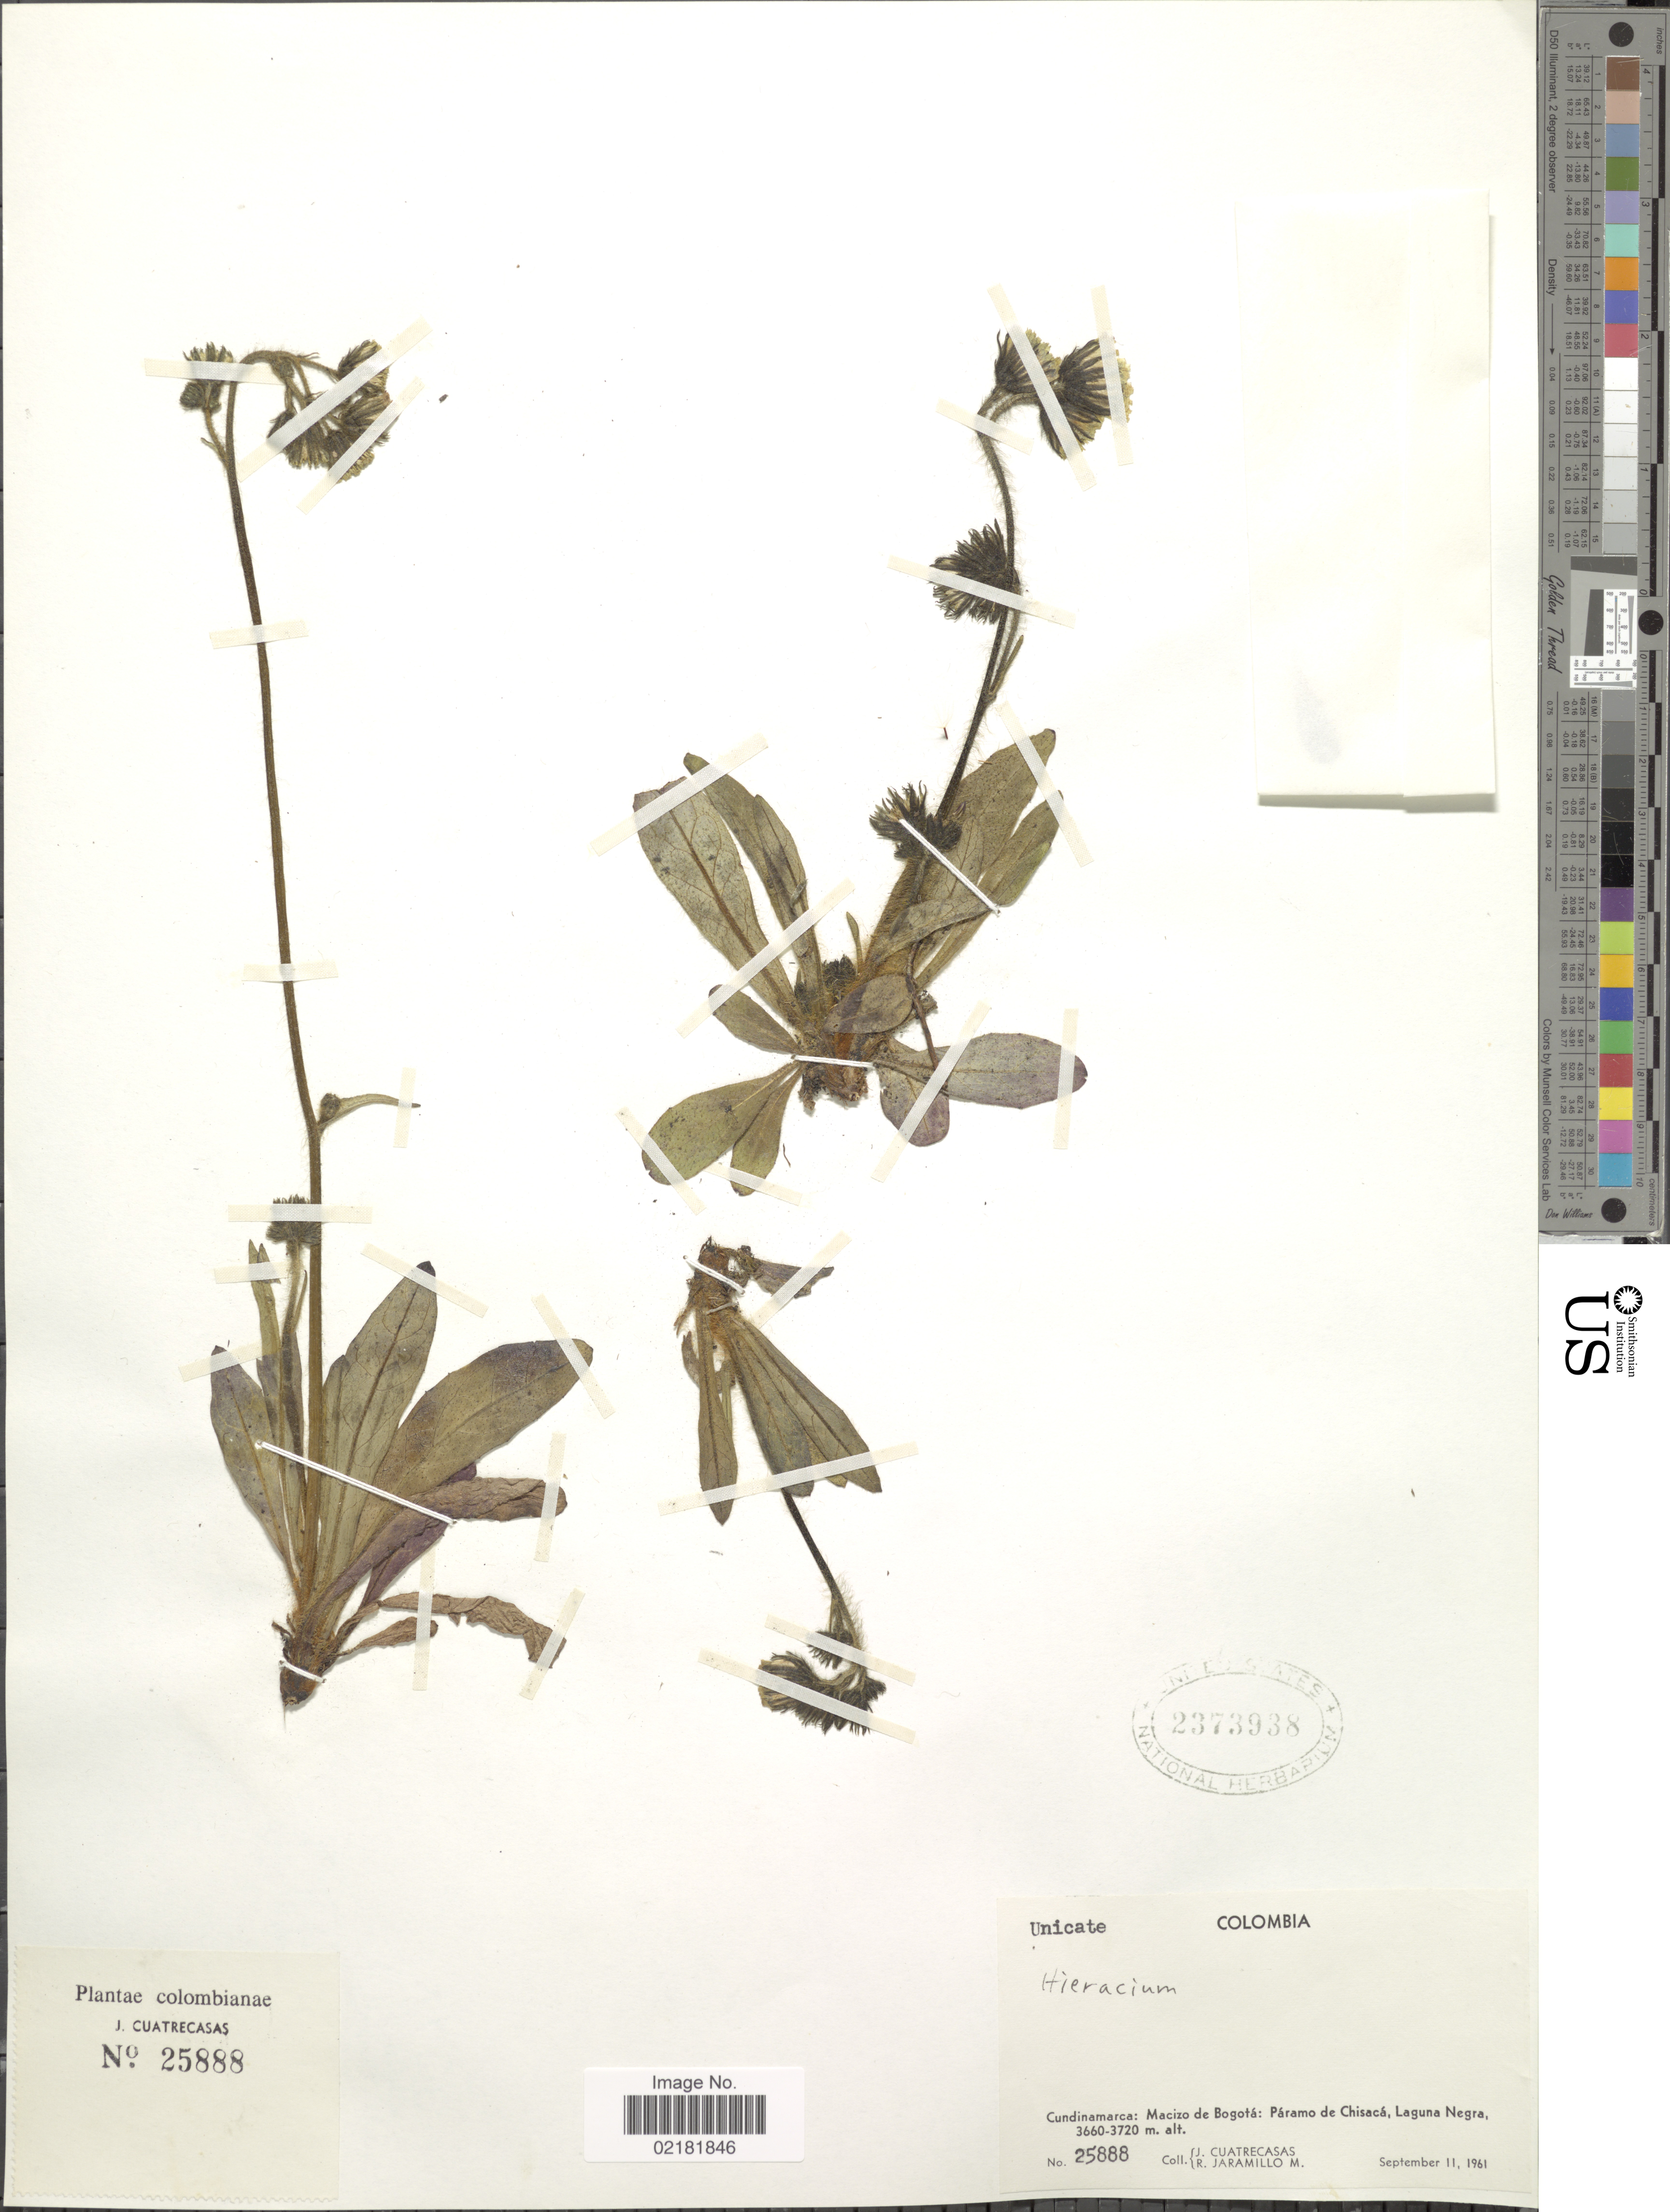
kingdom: Plantae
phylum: Tracheophyta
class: Magnoliopsida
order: Asterales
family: Asteraceae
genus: Hieracium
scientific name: Hieracium repandulare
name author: Druce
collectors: J. Cuatrecasas & R. Jaramillo M.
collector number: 25888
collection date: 1961-09-11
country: Colombia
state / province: Cundinamarca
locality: Macizo de Bogota: Paramo de chisaca, Laguna Negra.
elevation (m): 3660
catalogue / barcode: US 2373938